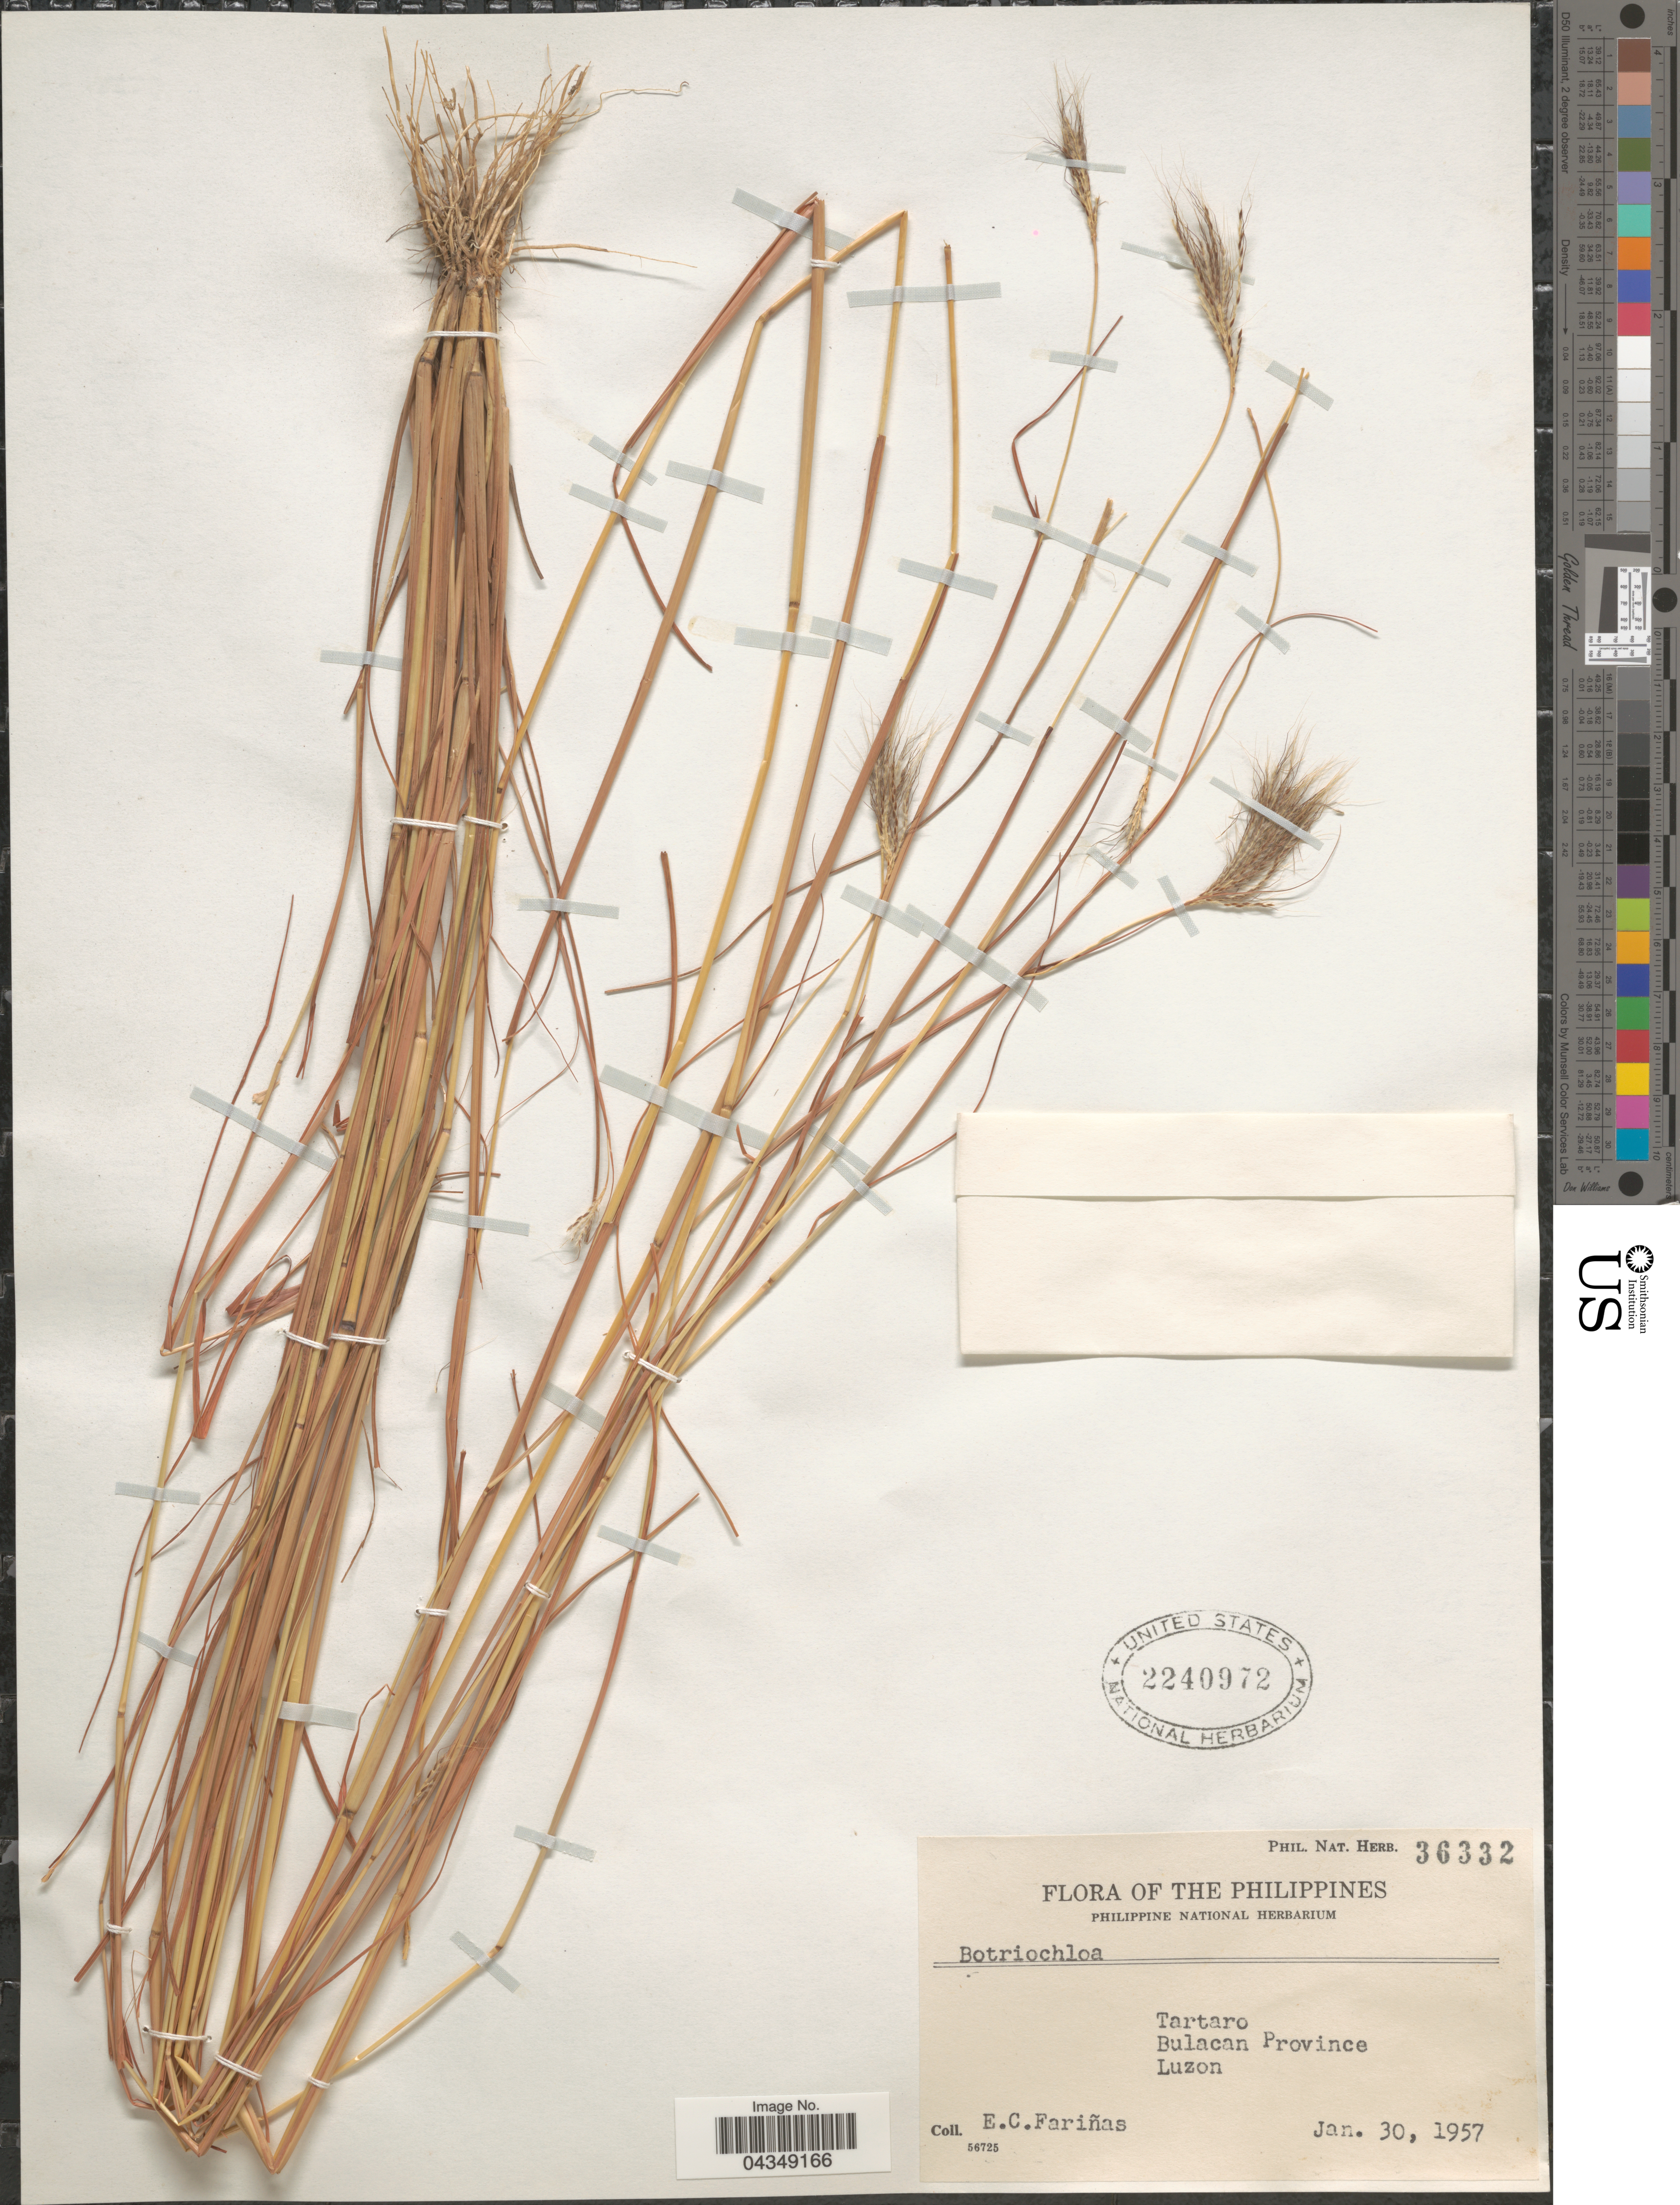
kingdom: Plantae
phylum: Tracheophyta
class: Liliopsida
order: Poales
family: Poaceae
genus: Bothriochloa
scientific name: Bothriochloa sp.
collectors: E. Farinas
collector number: Phil. Nat. Herb. 36332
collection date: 1957-01-30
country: Philippines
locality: Tartaro. Bulacan Province. Luzon.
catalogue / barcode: US 2240972